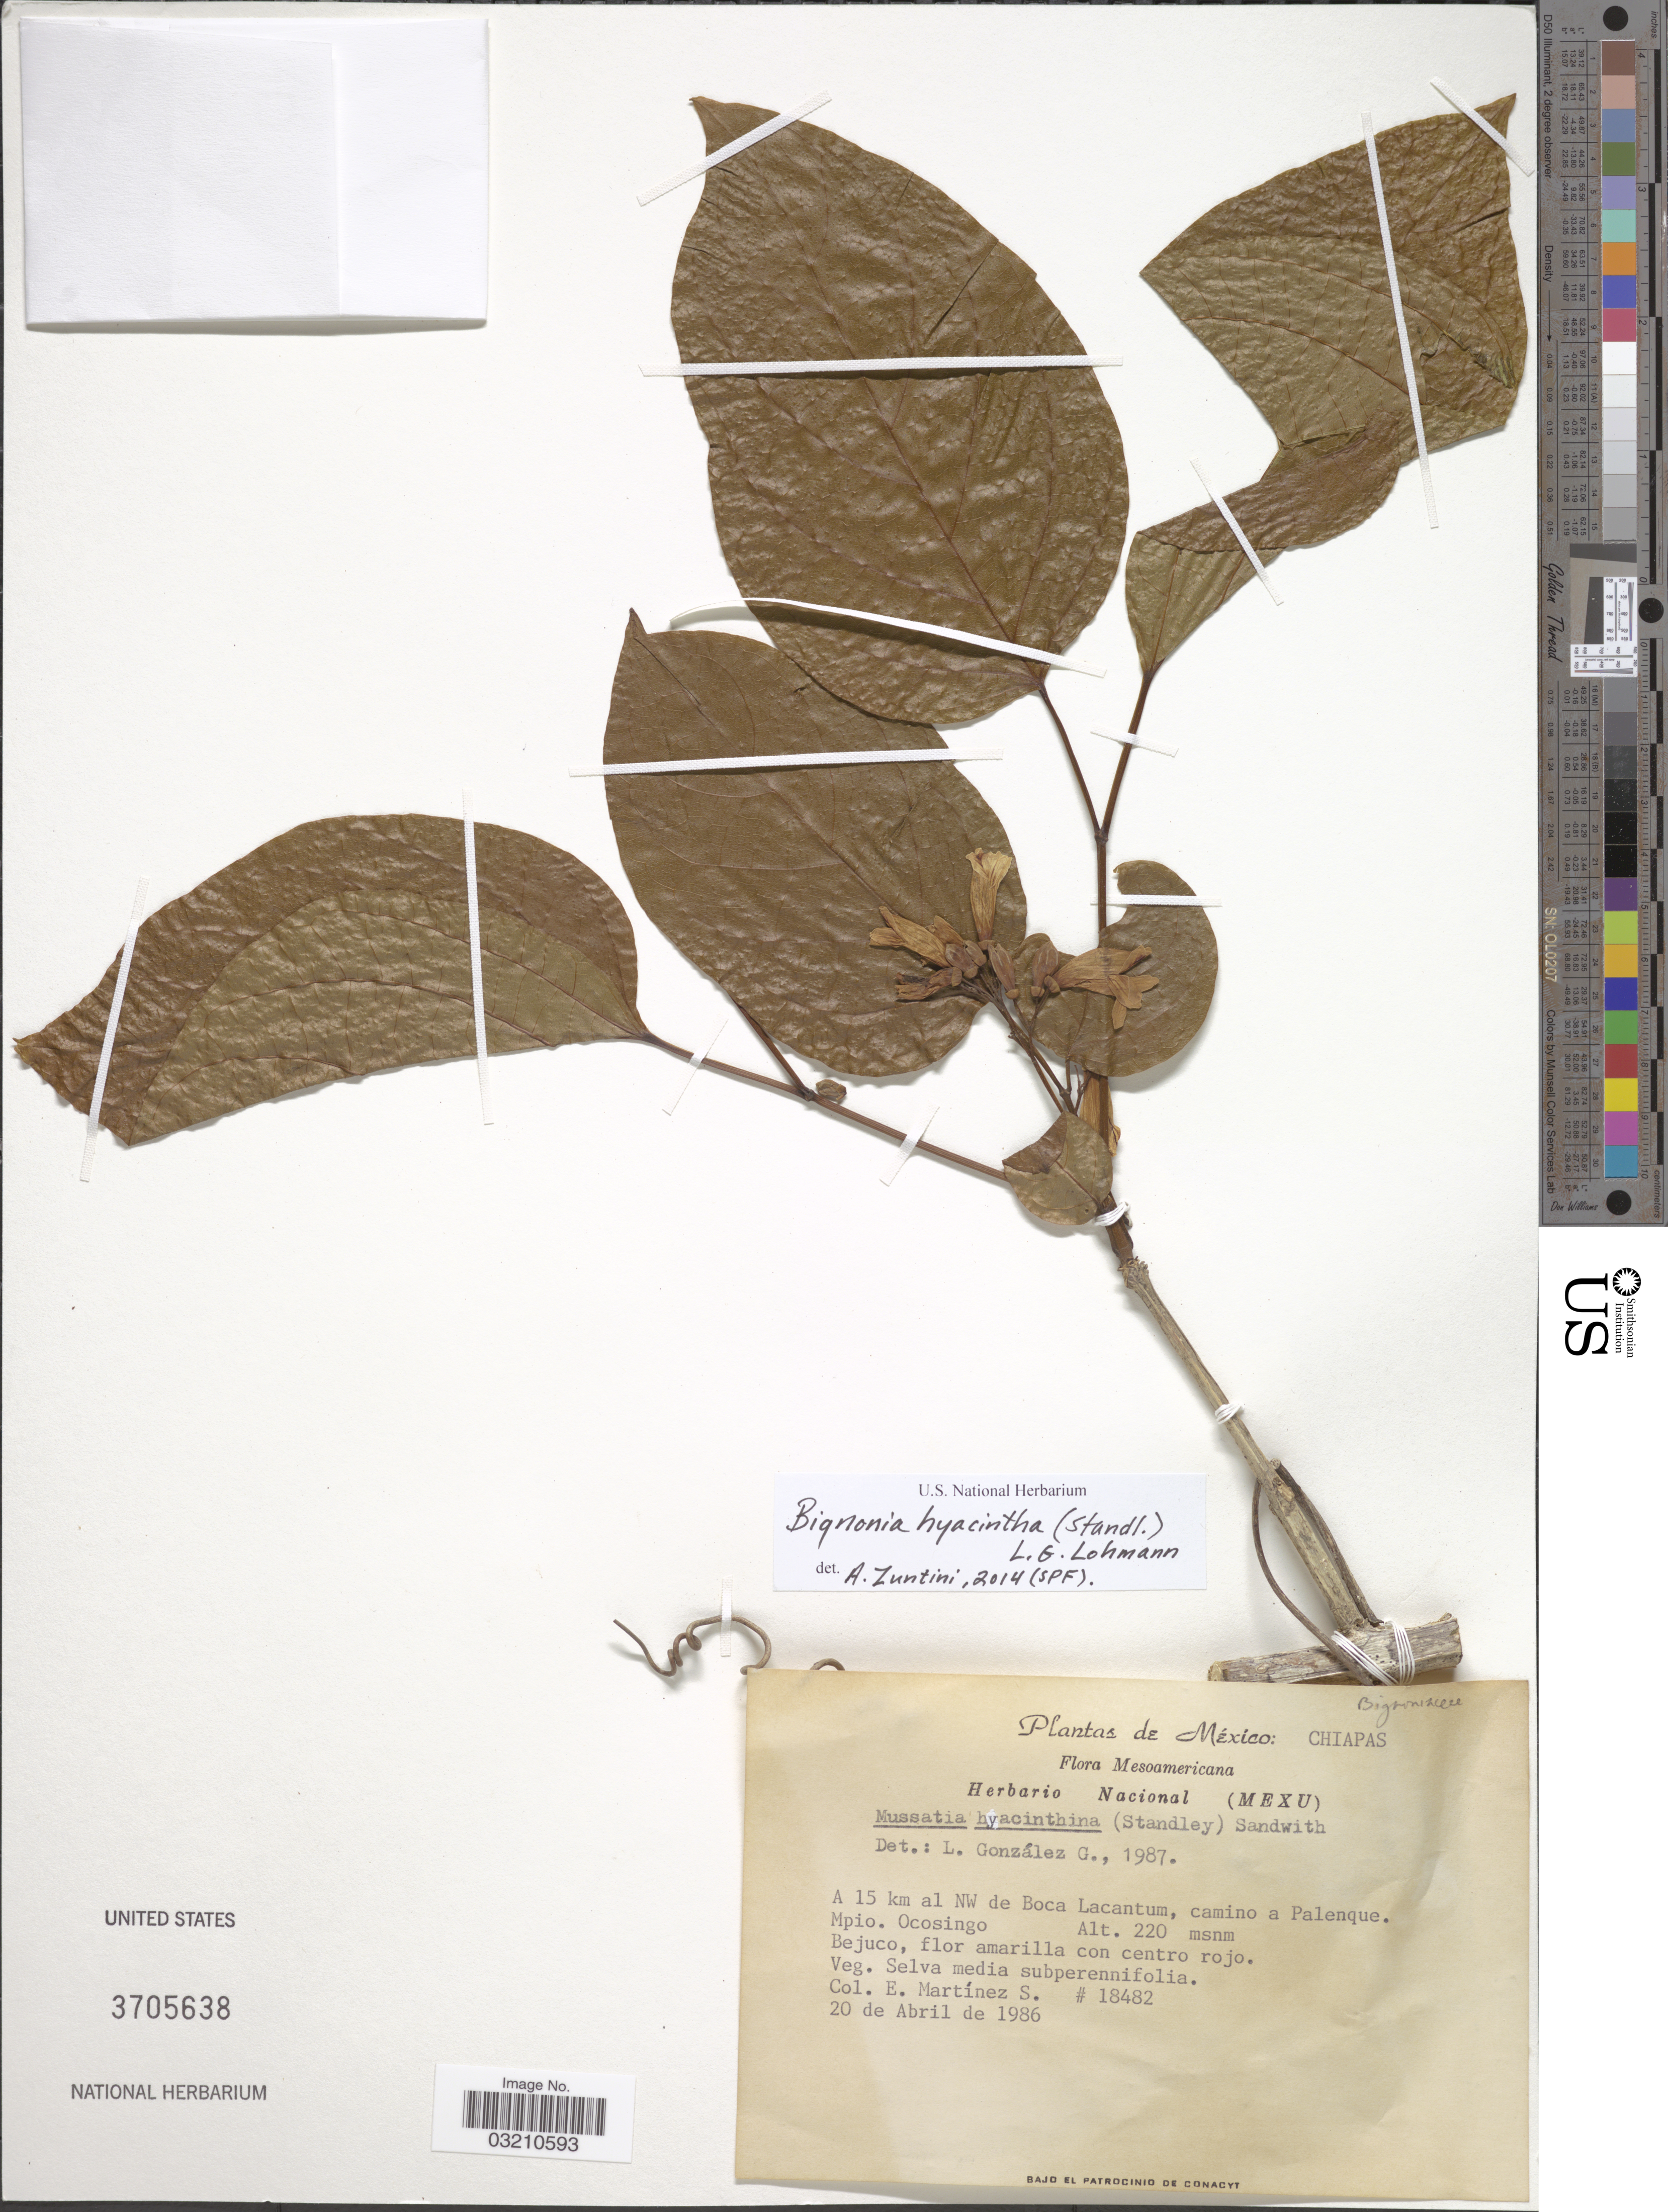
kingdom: Plantae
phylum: Tracheophyta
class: Magnoliopsida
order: Lamiales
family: Bignoniaceae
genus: Bignonia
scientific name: Bignonia hyacinthina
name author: (Standl.) L.G. Lohmann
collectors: E. M. Martínez S.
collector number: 18482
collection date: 1986-04-20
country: Mexico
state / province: Chiapas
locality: A 15 km al NW de Boca Lacantum, camino a Palenque. Mpio. Ocosingo.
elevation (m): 220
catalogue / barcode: US 3705638